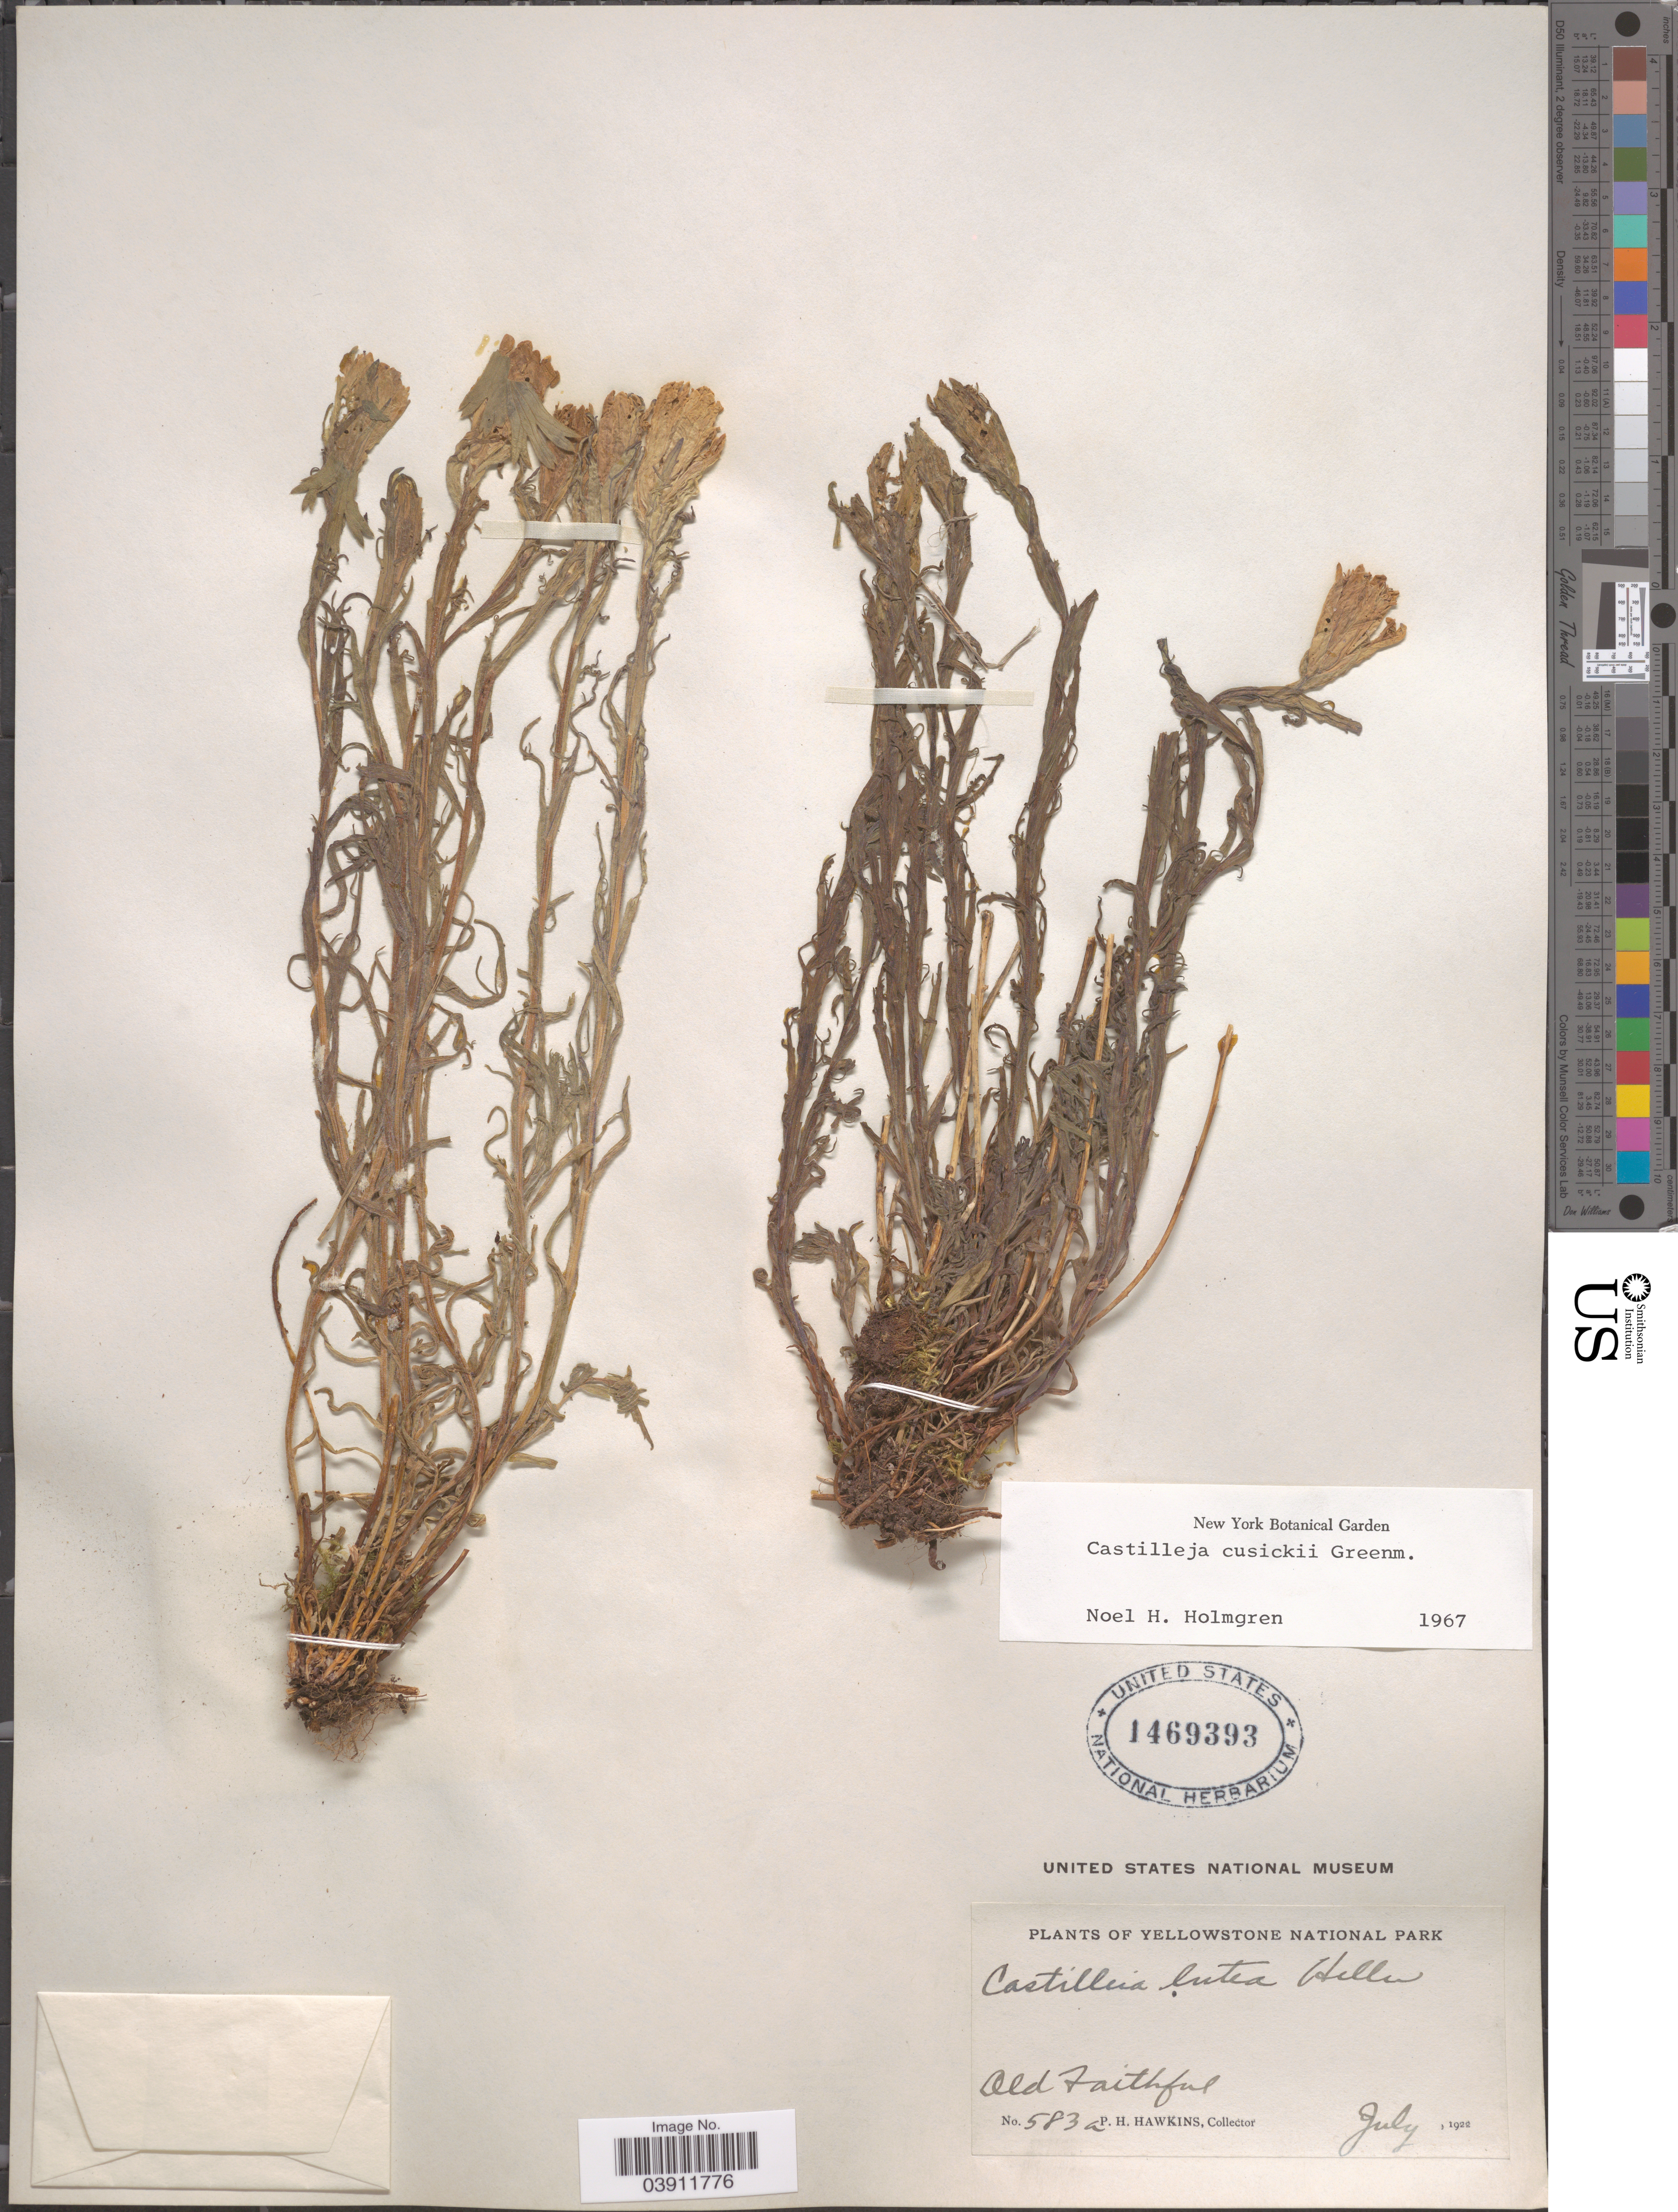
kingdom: Plantae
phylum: Tracheophyta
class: Magnoliopsida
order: Lamiales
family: Orobanchaceae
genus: Castilleja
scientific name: Castilleja cusickii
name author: Greenm.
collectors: P. Hawkins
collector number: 583a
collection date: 1922-07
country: United States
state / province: Wyoming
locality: Yellowstone National Park. Old Faithful.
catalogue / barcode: US 1469393